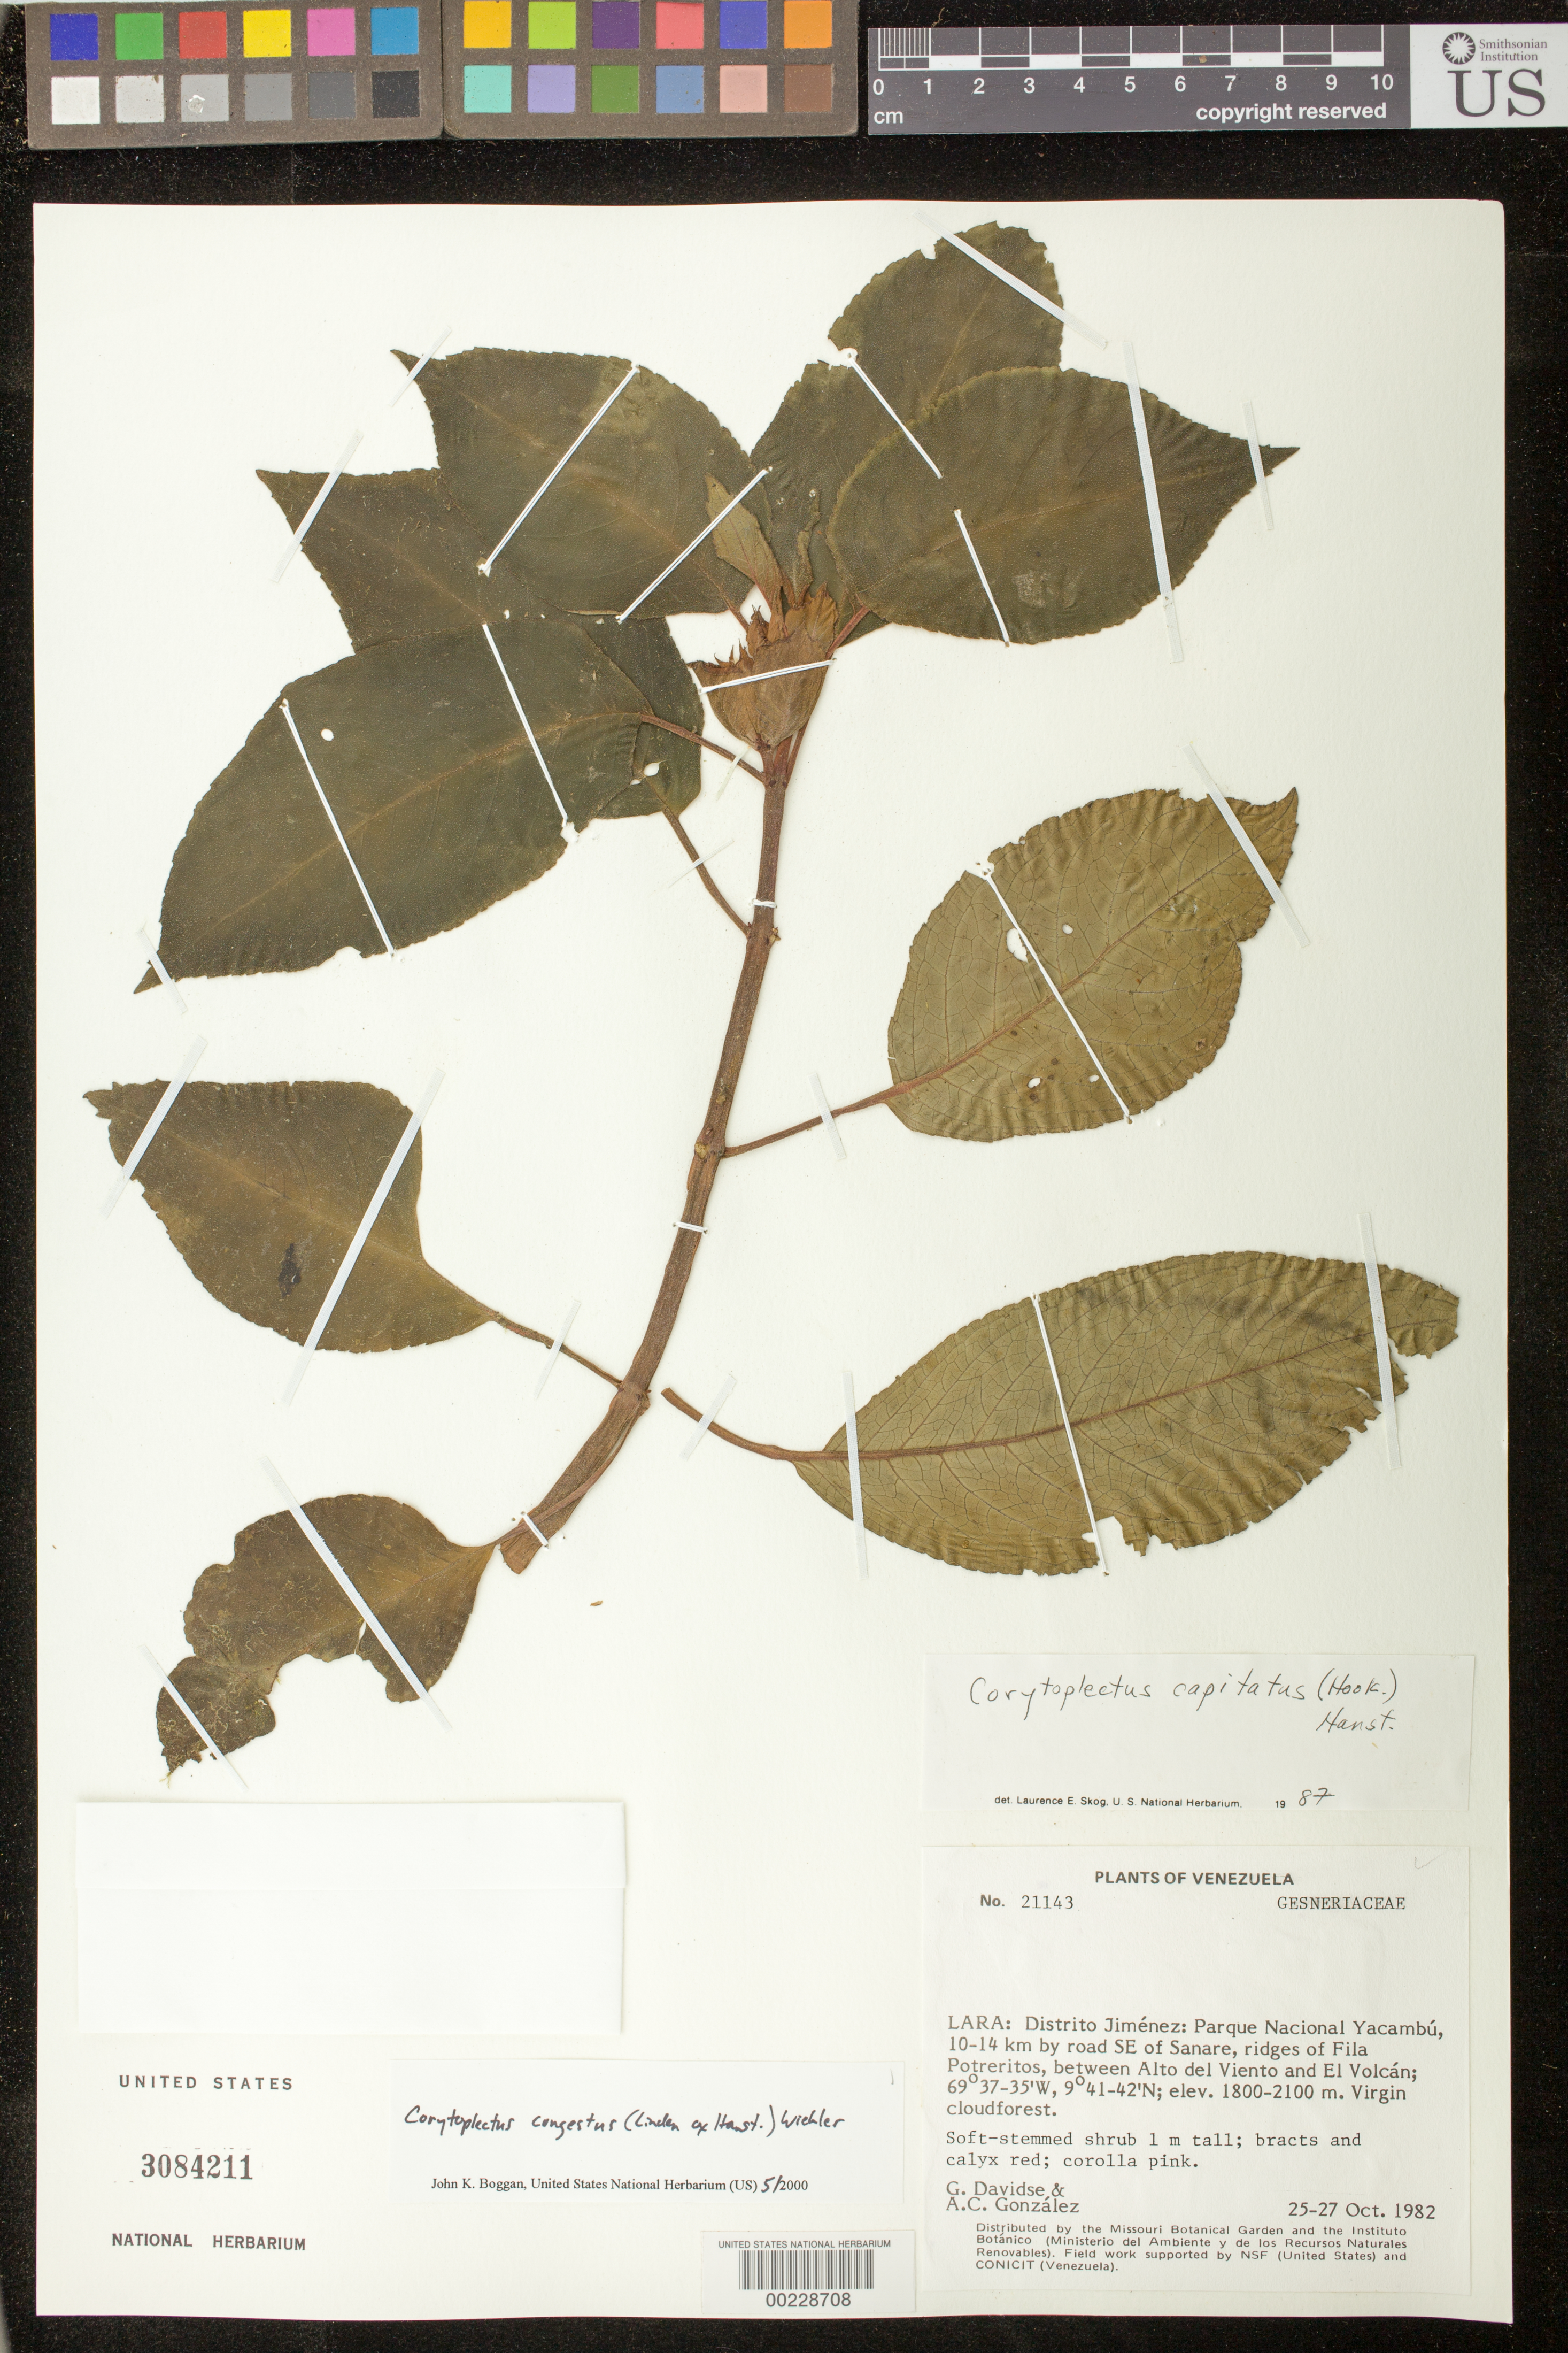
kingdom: Plantae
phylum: Tracheophyta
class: Magnoliopsida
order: Lamiales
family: Gesneriaceae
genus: Corytoplectus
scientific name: Corytoplectus congestus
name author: (Linden ex Hanst.) Wiehler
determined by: Clark, J. L., (SEL), The Marie Selby Botanical Garden (UNITED STATES)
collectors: G. Davidse & A. C. González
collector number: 21143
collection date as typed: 25-27 Oct 1982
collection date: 1982-10-25/1982-10-27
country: Venezuela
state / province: Lara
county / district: Jiménez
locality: Distrito Jiménez: Parque Nacional Yacambú, 10-14 km by road SE of Sanare, ridges of Fila Potreritos,between Alto del Viento and El Volcán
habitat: Virgin cloudforest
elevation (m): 1800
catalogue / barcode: US 3084211